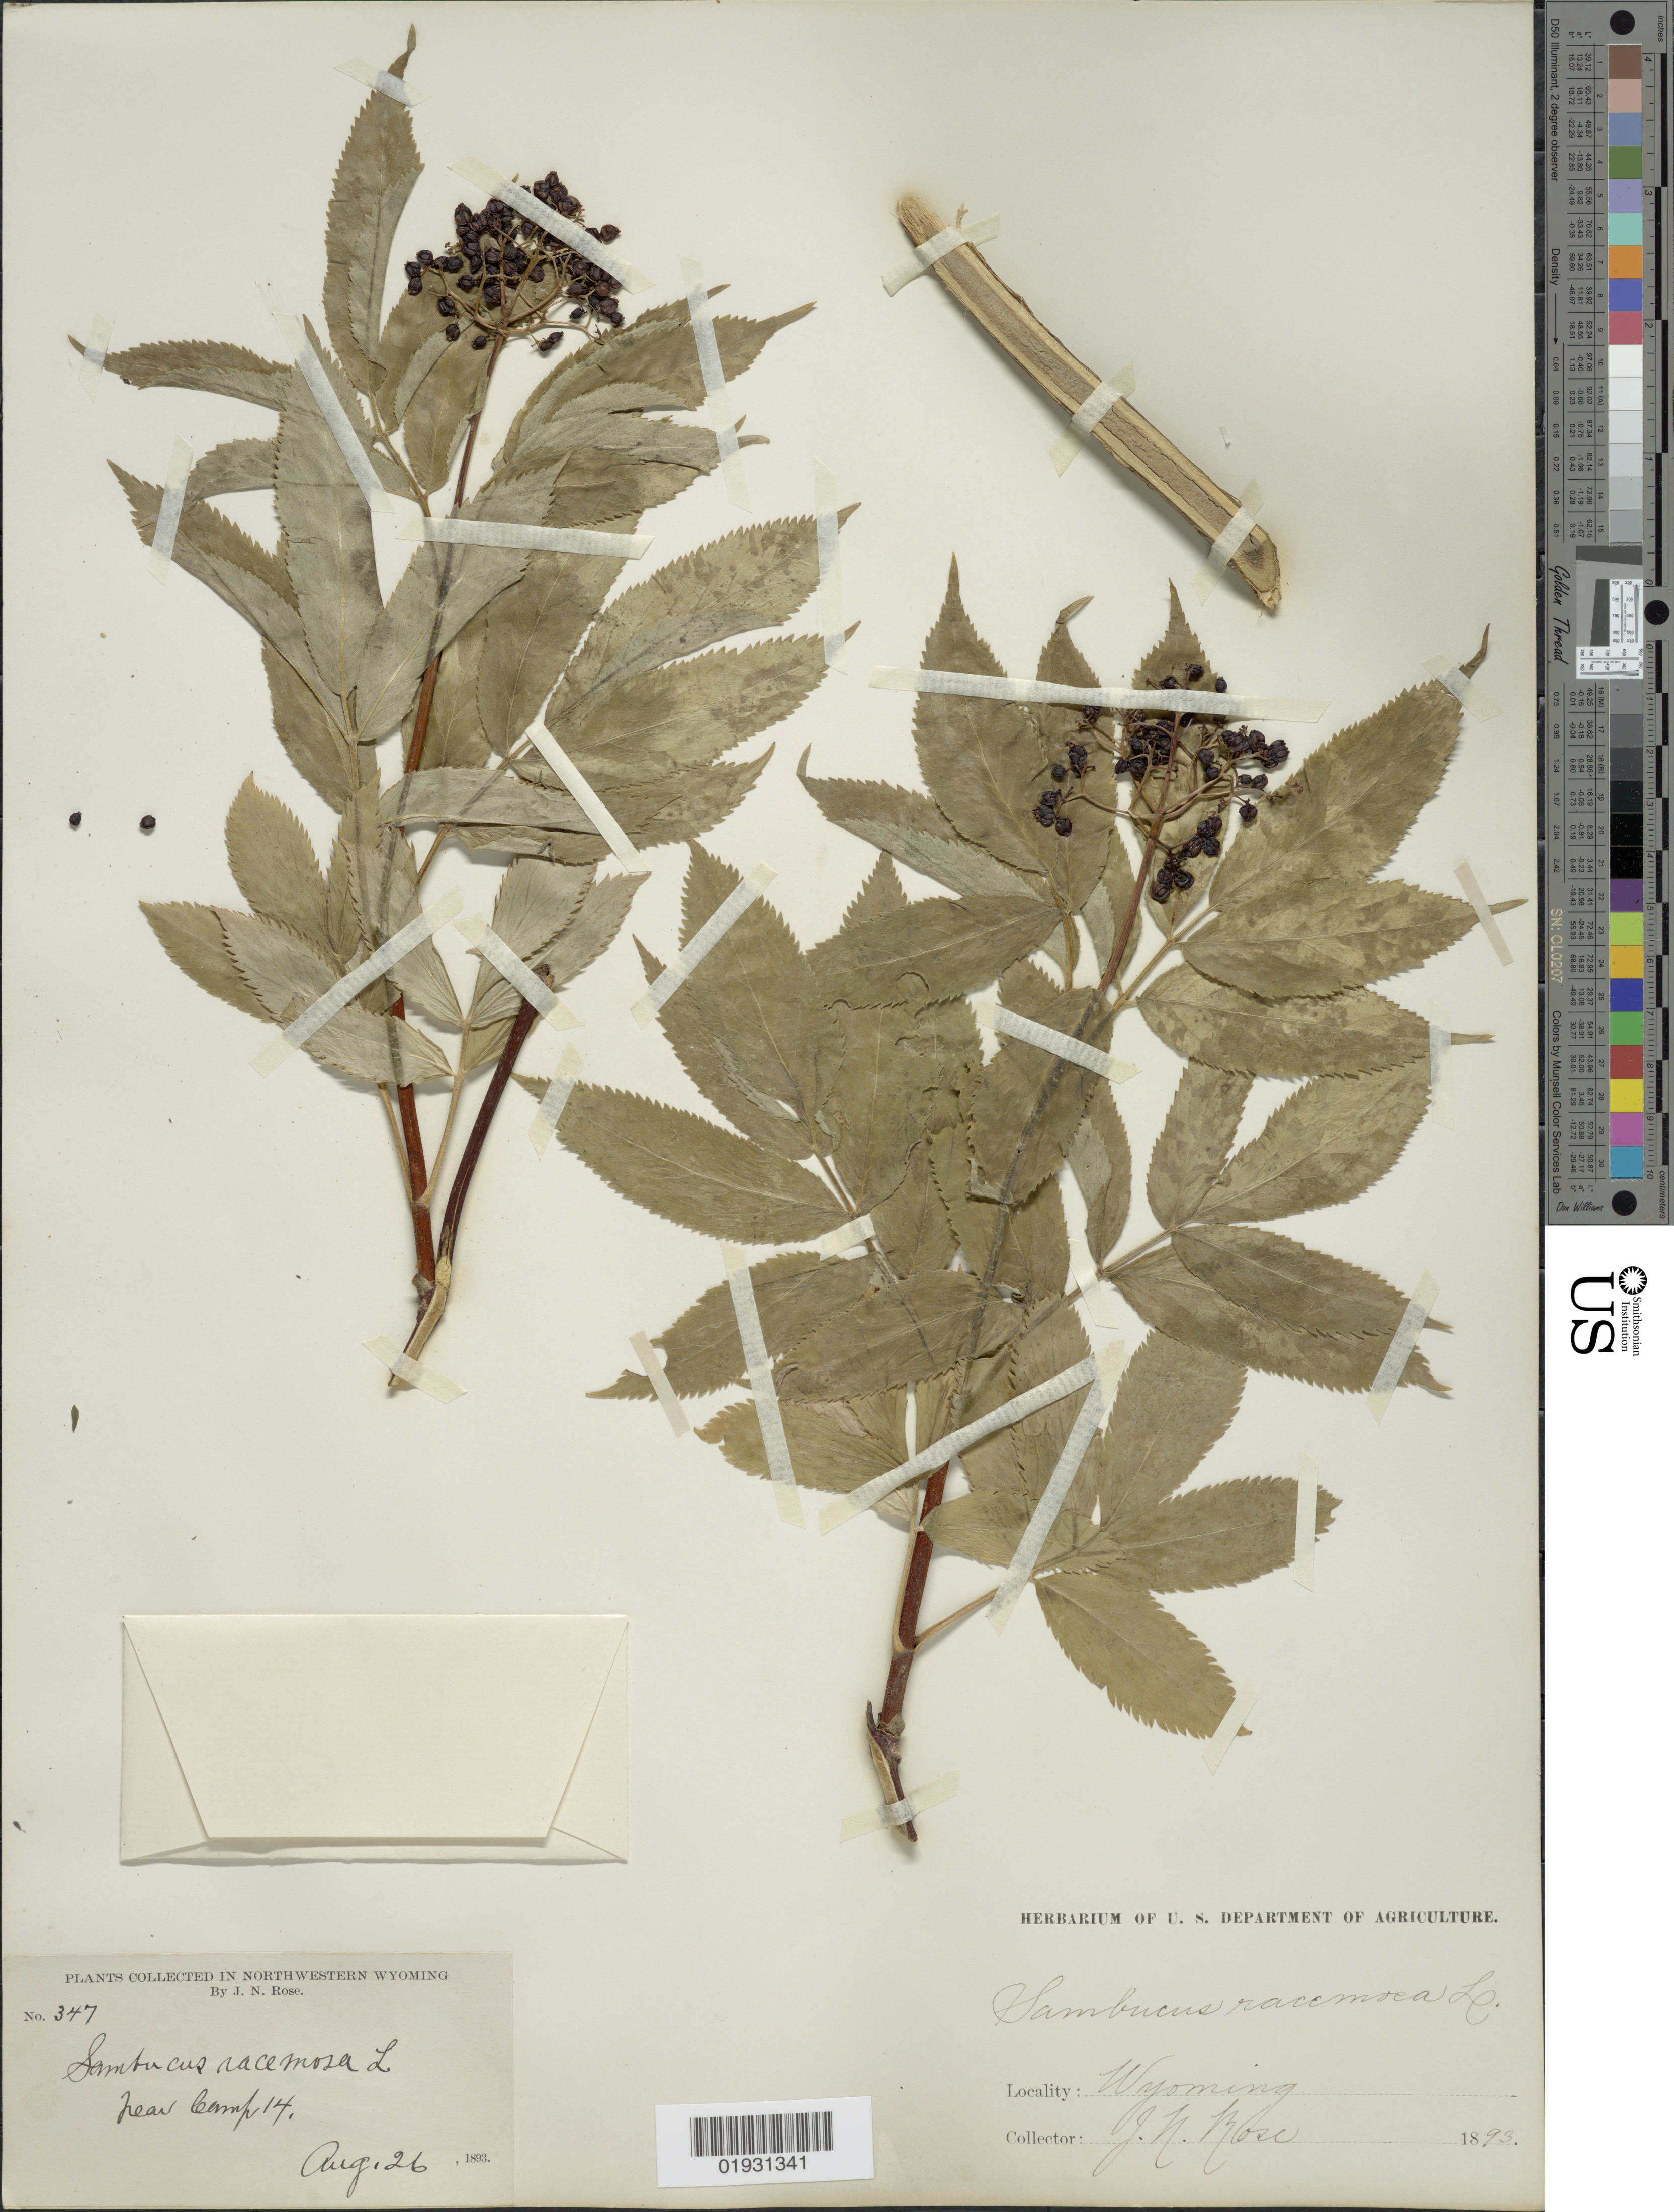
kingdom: Plantae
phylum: Tracheophyta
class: Magnoliopsida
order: Dipsacales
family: Viburnaceae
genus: Sambucus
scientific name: Sambucus racemosa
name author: L.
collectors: J. N. Rose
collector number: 347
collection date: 1893-08-26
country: United States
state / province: Wyoming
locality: Northwestern Wyoming, near Camp 14.